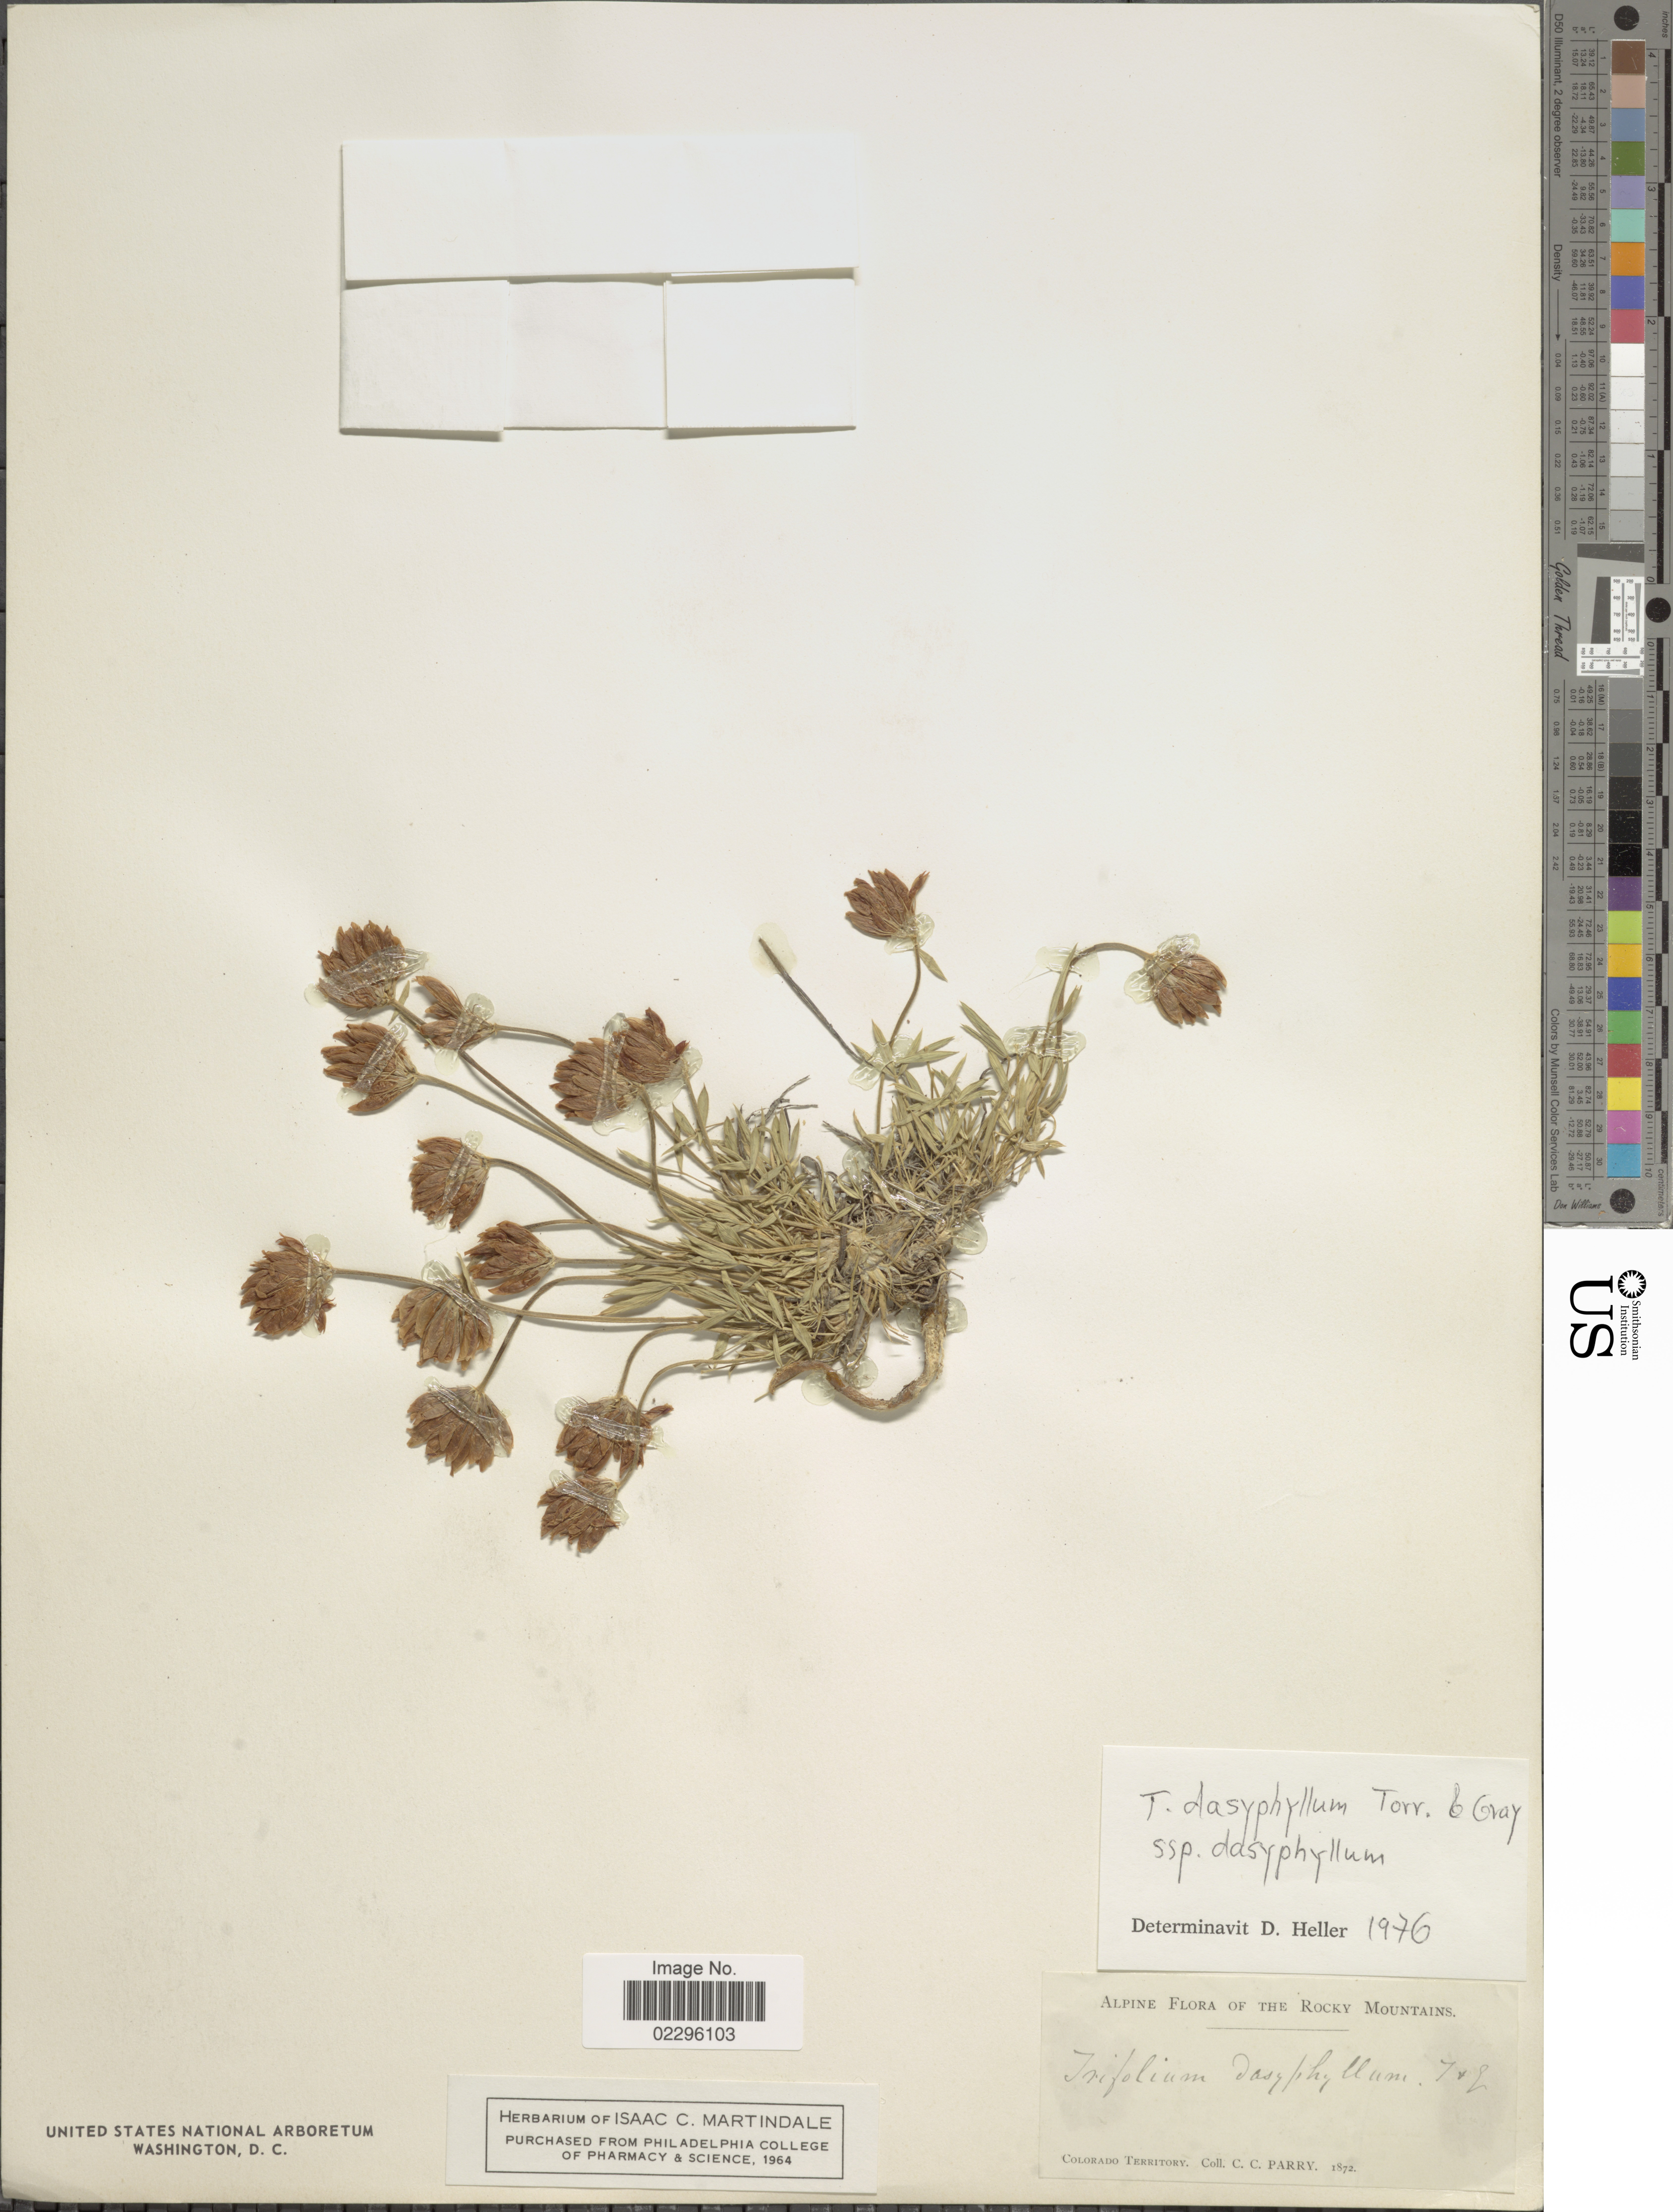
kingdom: Plantae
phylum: Tracheophyta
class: Magnoliopsida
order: Fabales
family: Fabaceae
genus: Trifolium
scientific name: Trifolium dasyphyllum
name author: Torr. & A. Gray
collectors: C. C. Parry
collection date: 1872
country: United States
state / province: Colorado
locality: Alpine of the Rocky Mountains